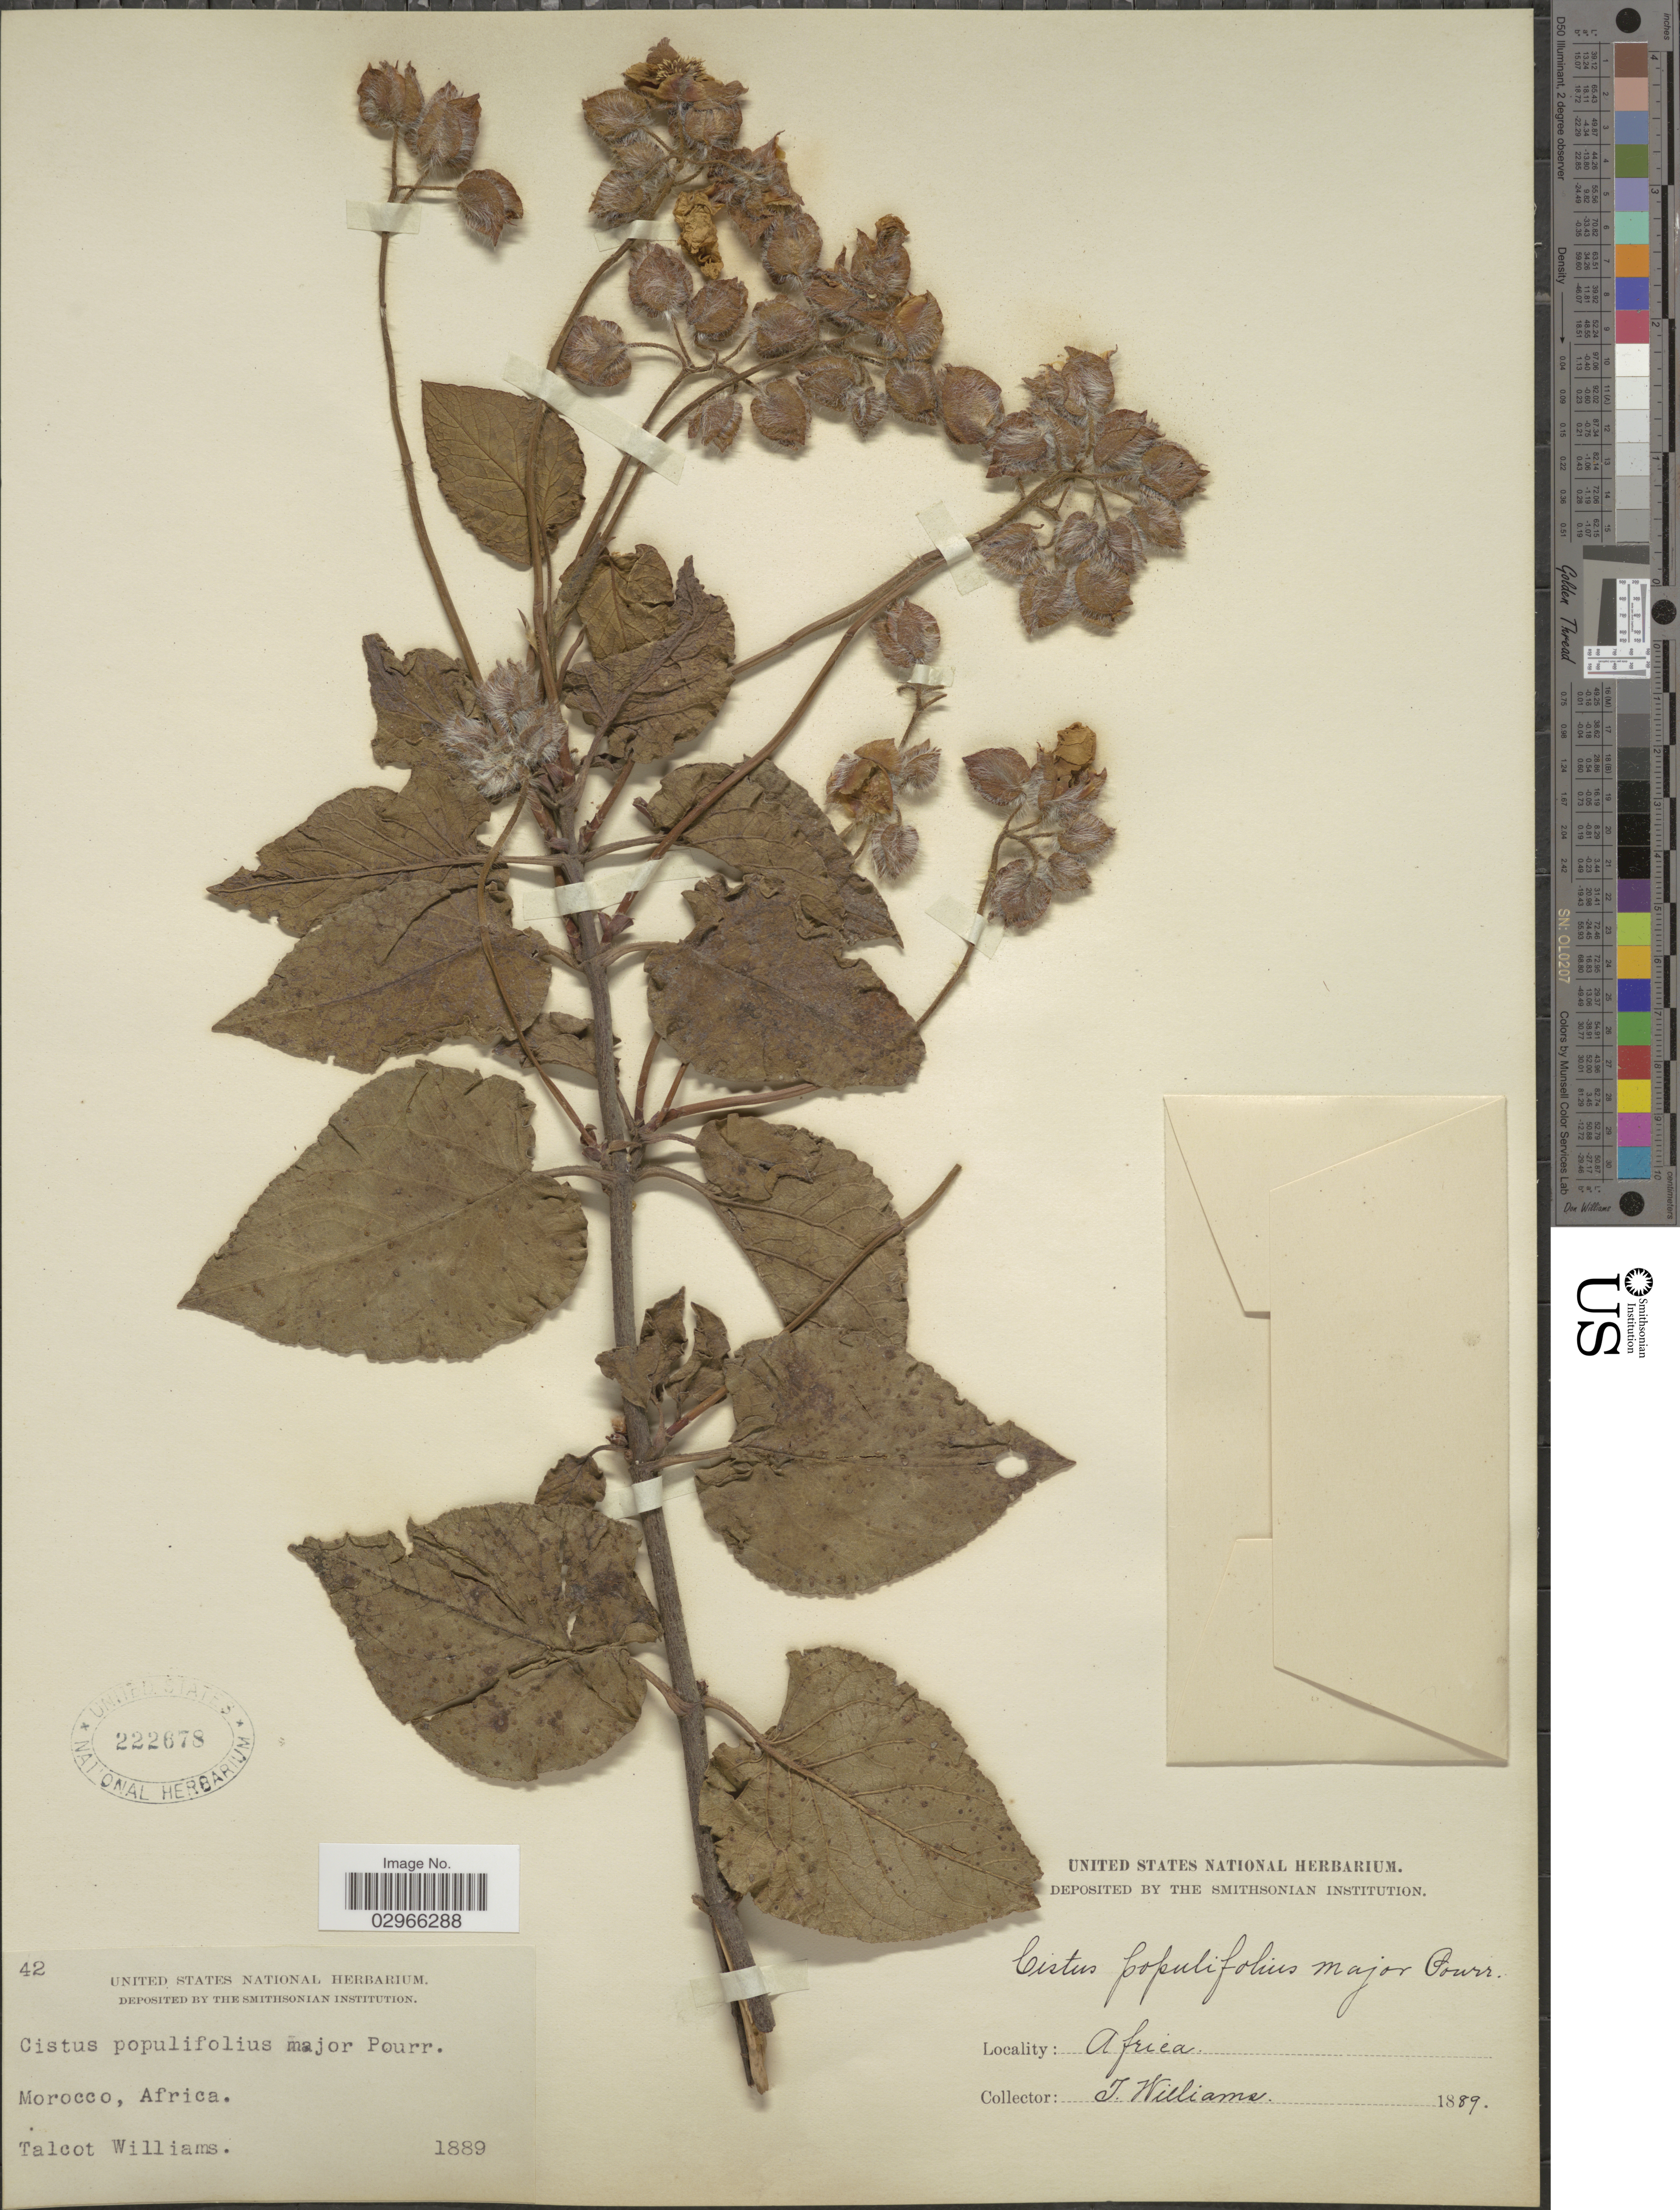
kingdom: Plantae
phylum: Tracheophyta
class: Magnoliopsida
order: Malvales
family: Cistaceae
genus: Cistus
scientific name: Cistus populifolius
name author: L.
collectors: T. Williams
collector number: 42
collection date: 1889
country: Morocco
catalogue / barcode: US 222678